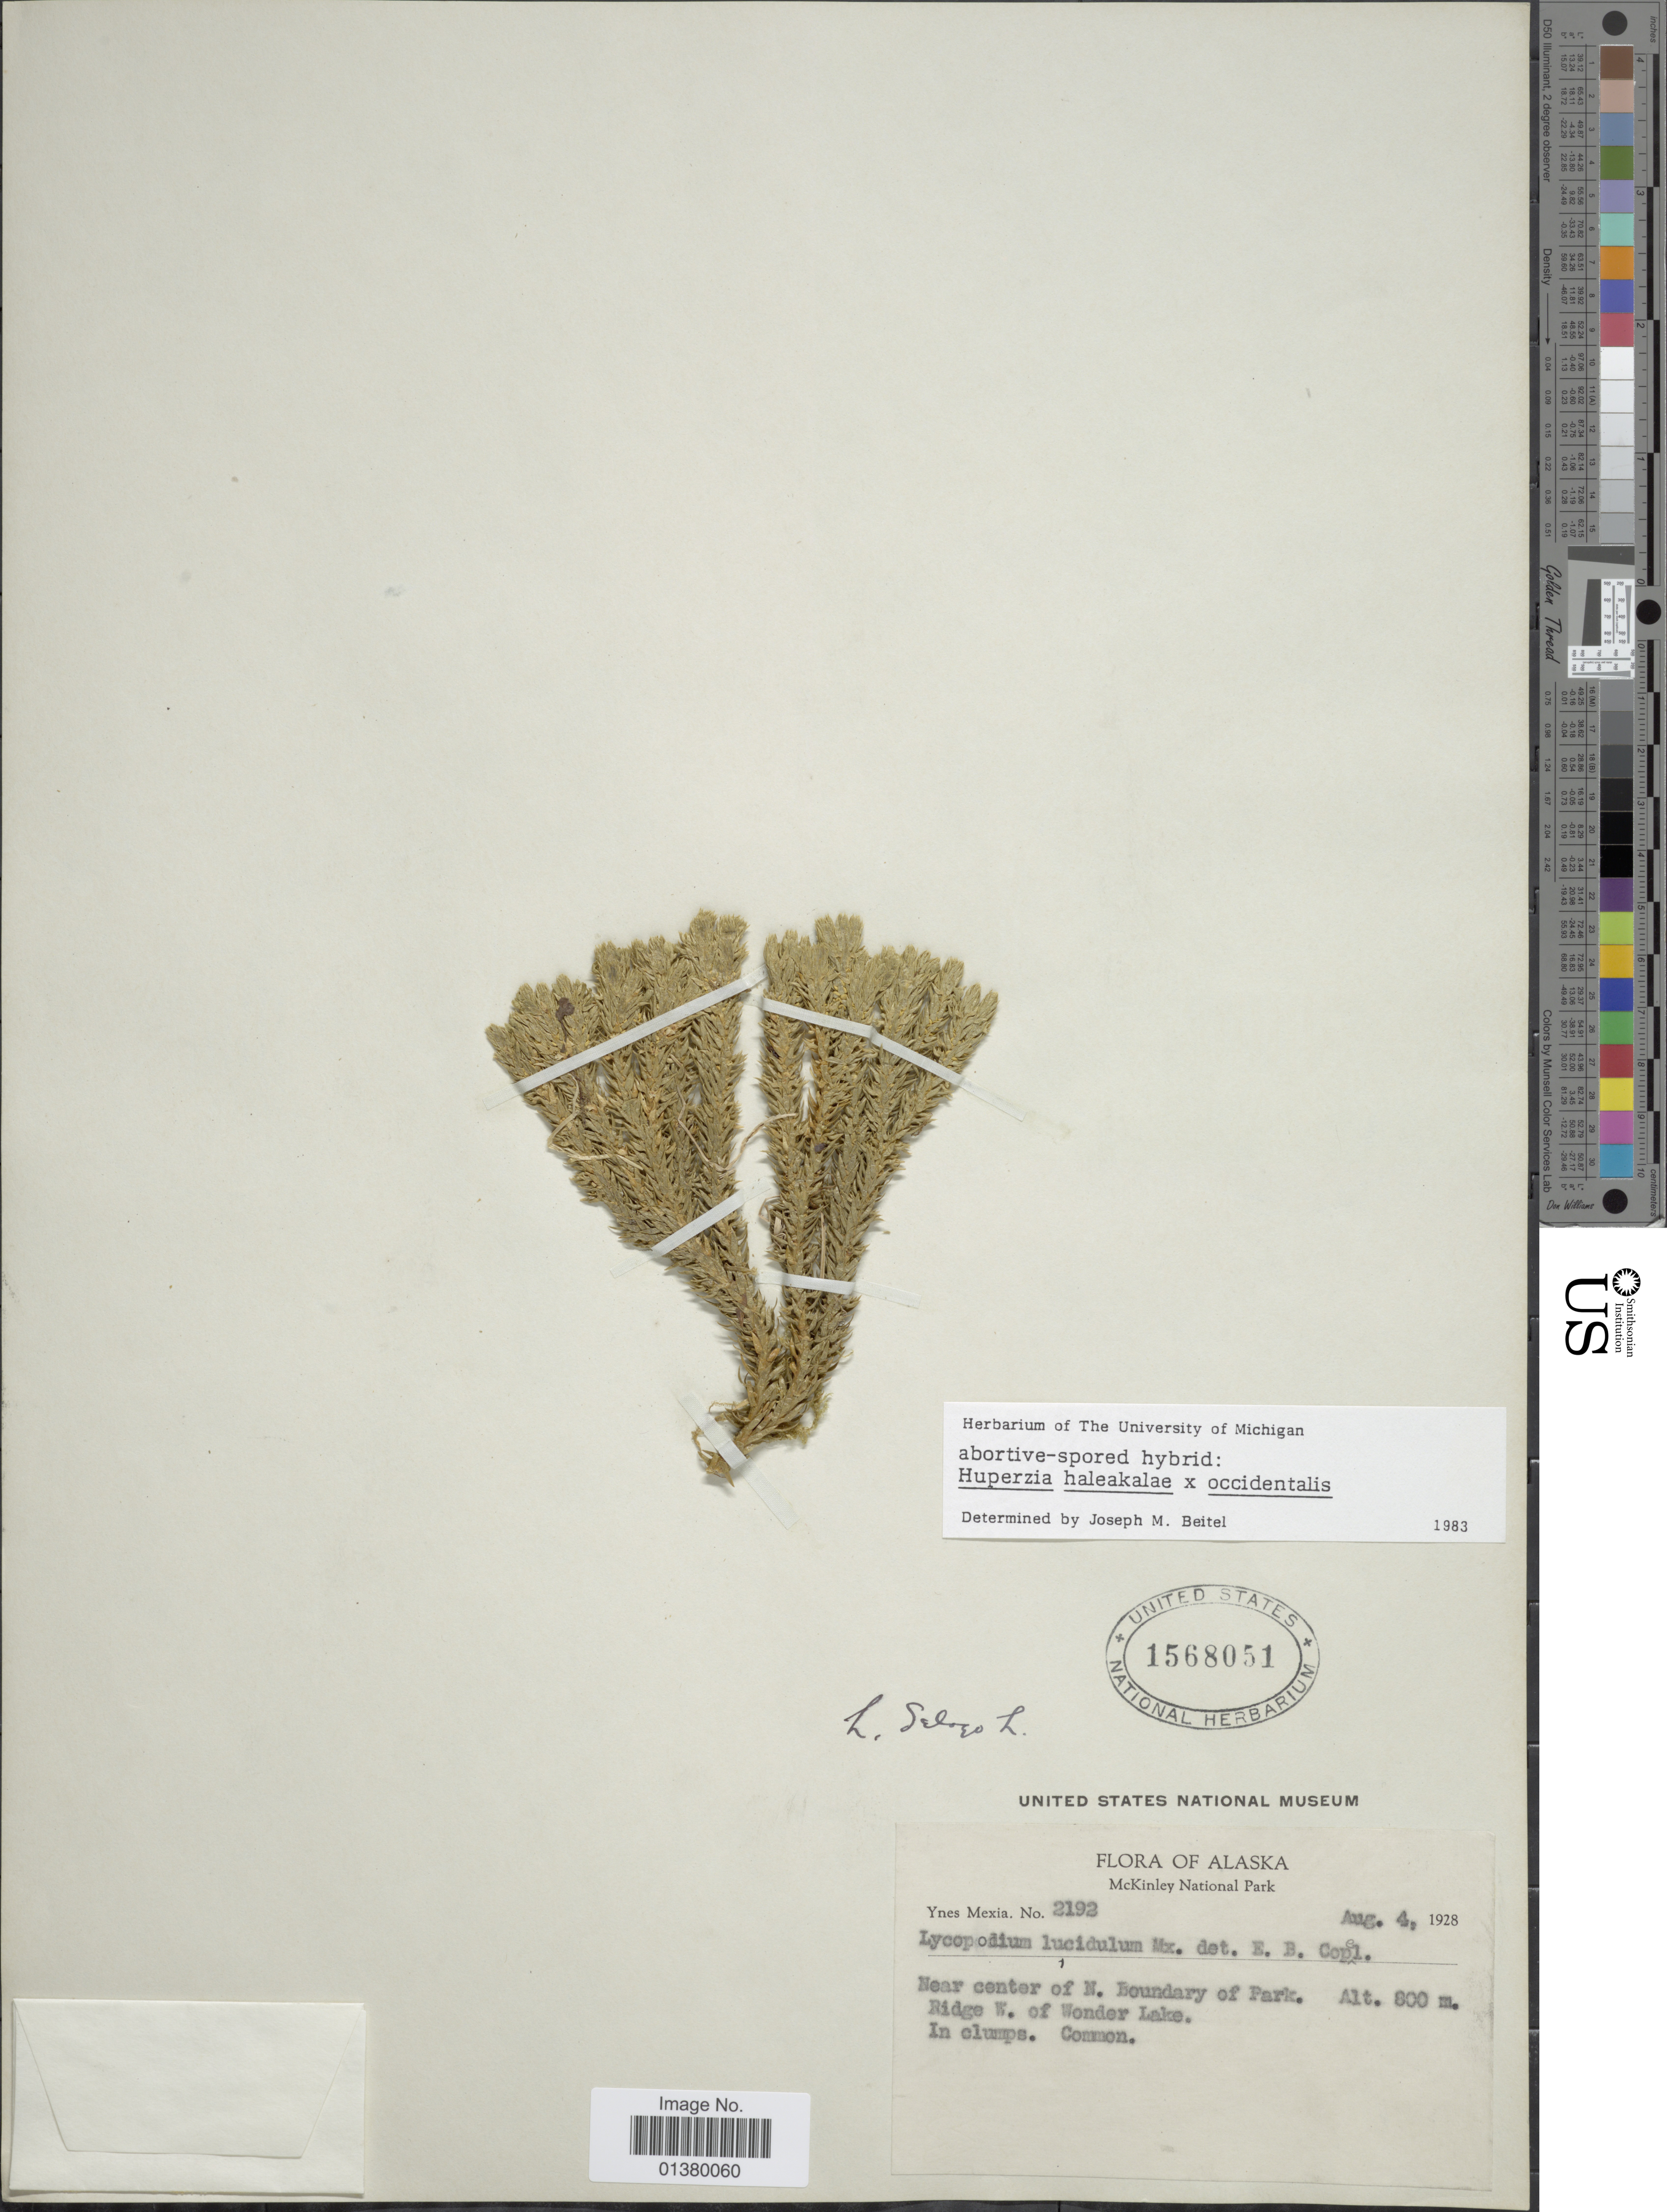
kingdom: Plantae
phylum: Tracheophyta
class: Lycopodiopsida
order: Lycopodiales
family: Lycopodiaceae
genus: Huperzia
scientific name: Huperzia haleakalae x H. occidentalis (Clute) Kartesz & Gandhi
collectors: Y. Mexia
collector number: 2192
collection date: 1928-08-04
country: United States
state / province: Alaska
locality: Near center of N Boundary of Park, Ridge W of Wonder Lake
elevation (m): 800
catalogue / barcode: US 1568051